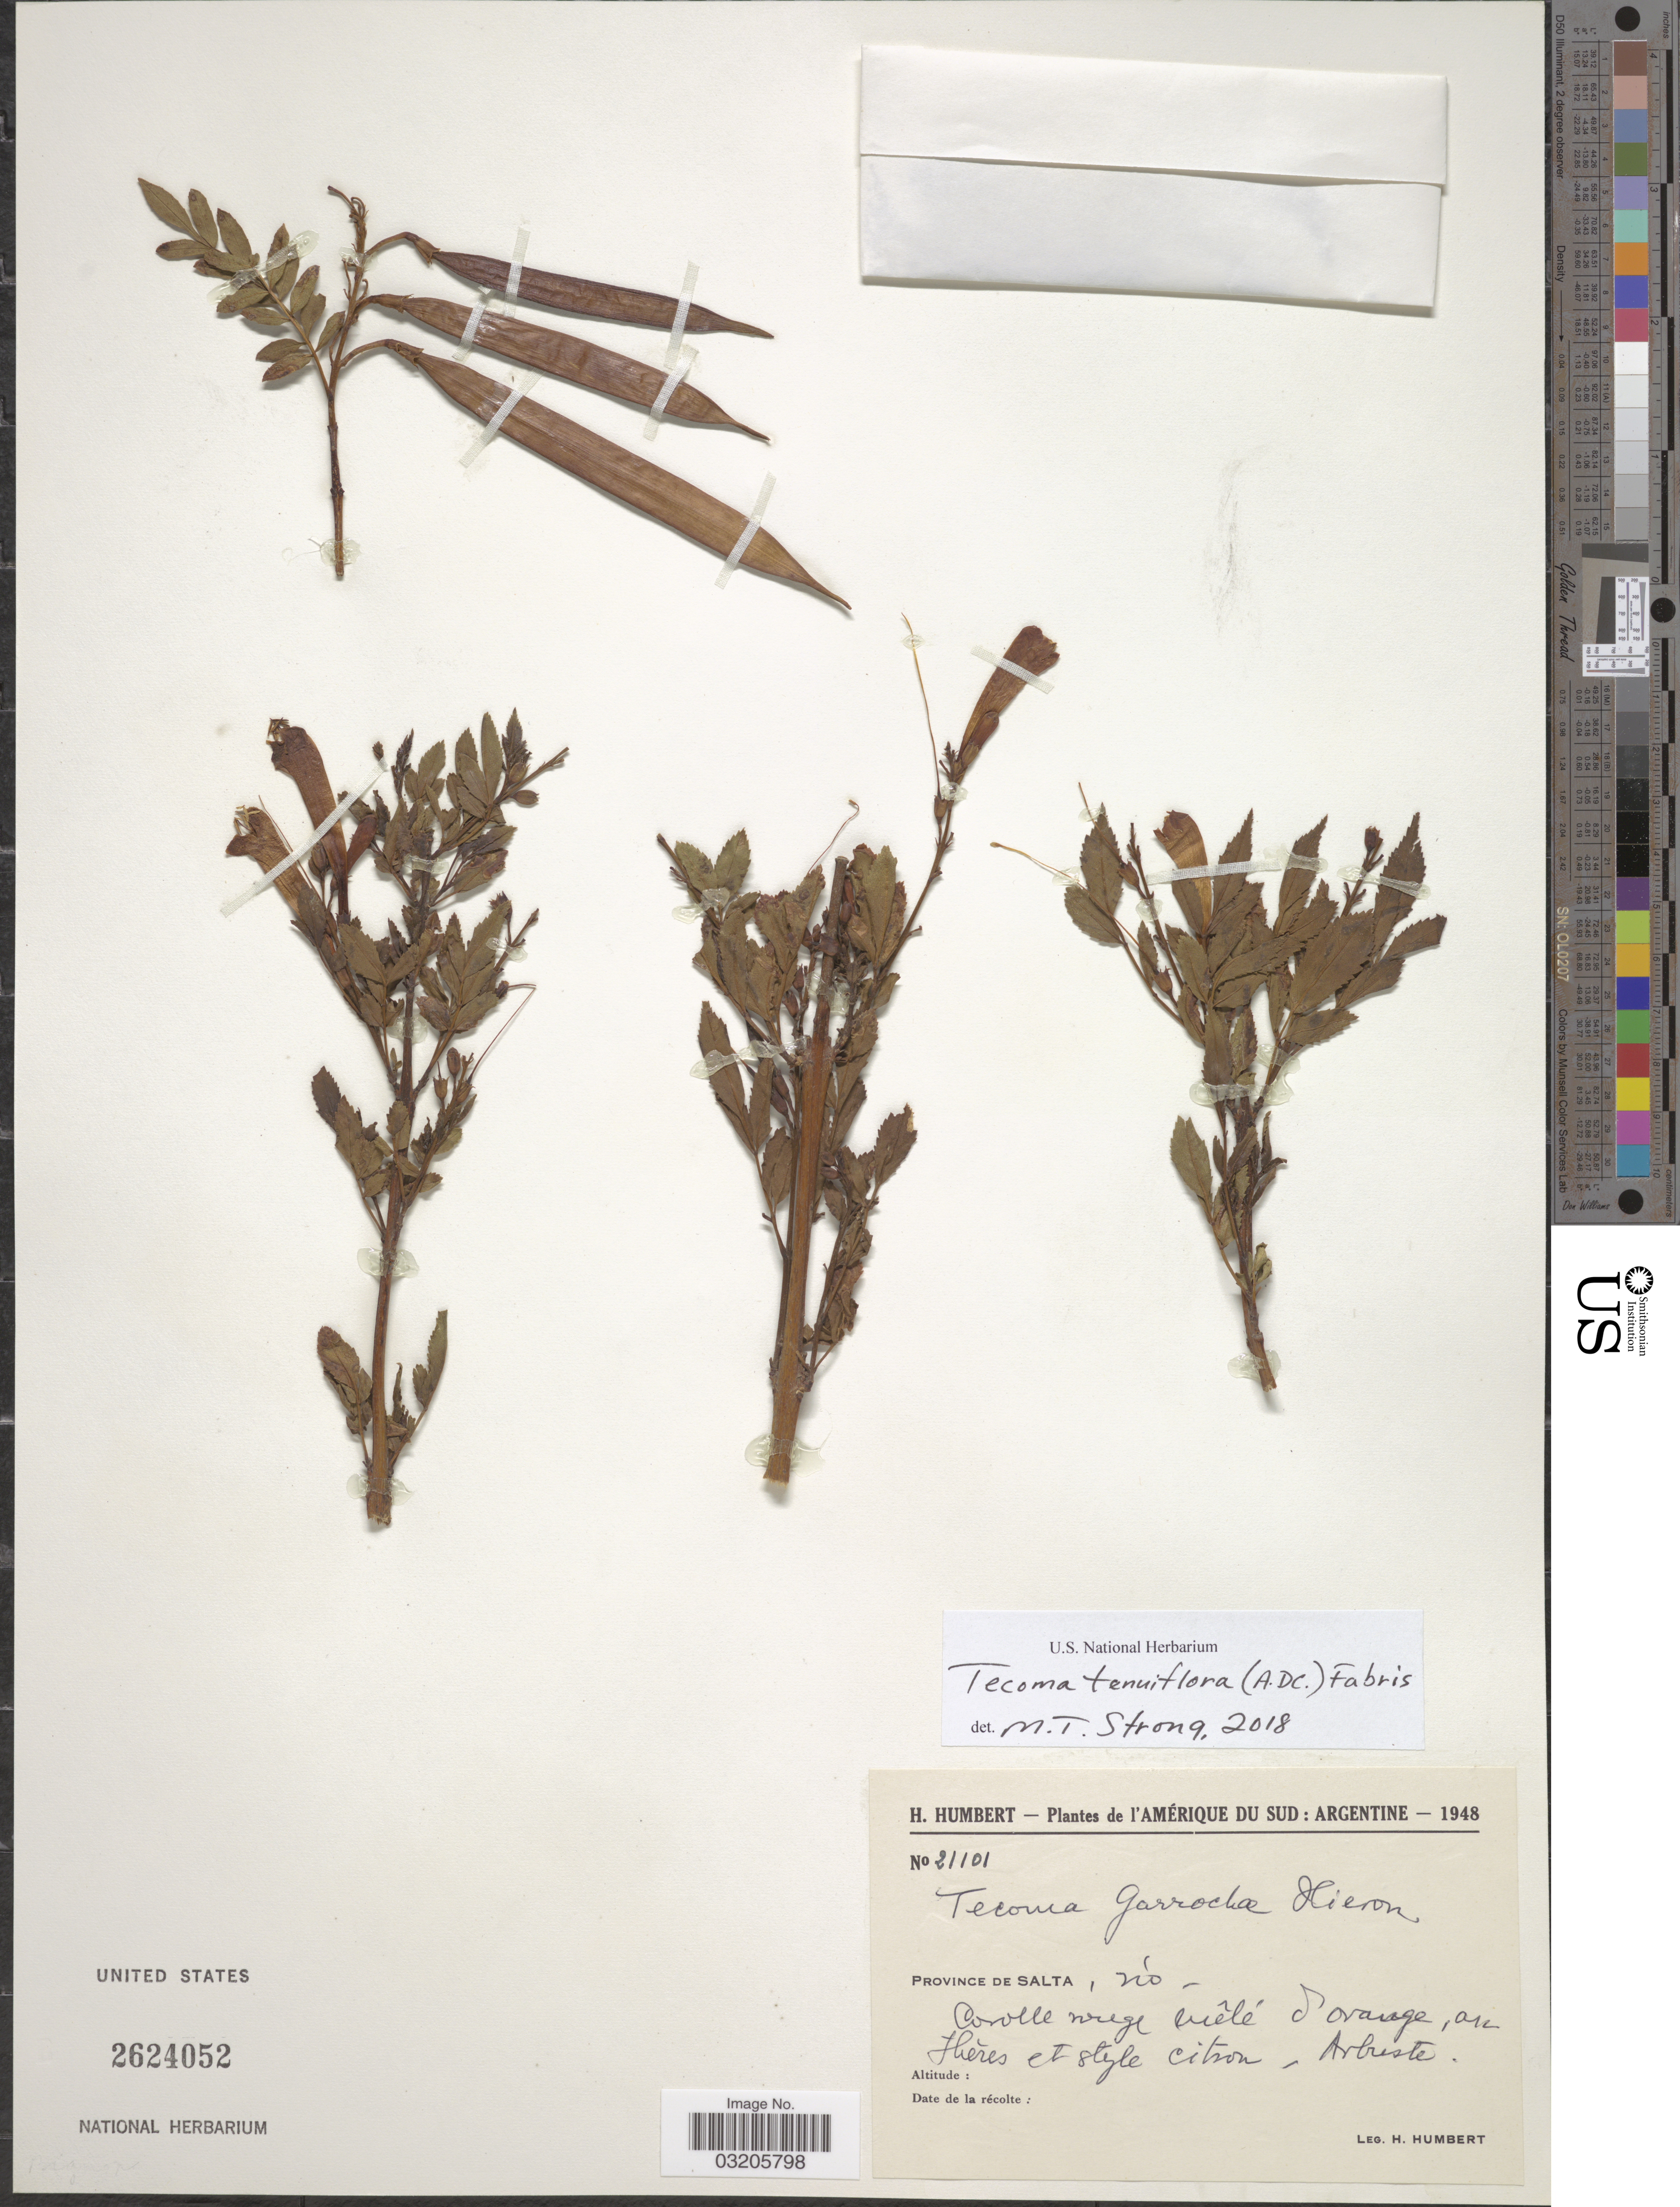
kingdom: Plantae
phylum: Tracheophyta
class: Magnoliopsida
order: Lamiales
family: Bignoniaceae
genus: Tecoma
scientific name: Tecoma tenuiflora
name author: (DC.) Fabris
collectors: H. Humbert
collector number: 21101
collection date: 1948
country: Argentina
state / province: Salta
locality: Río.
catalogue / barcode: US 2624052